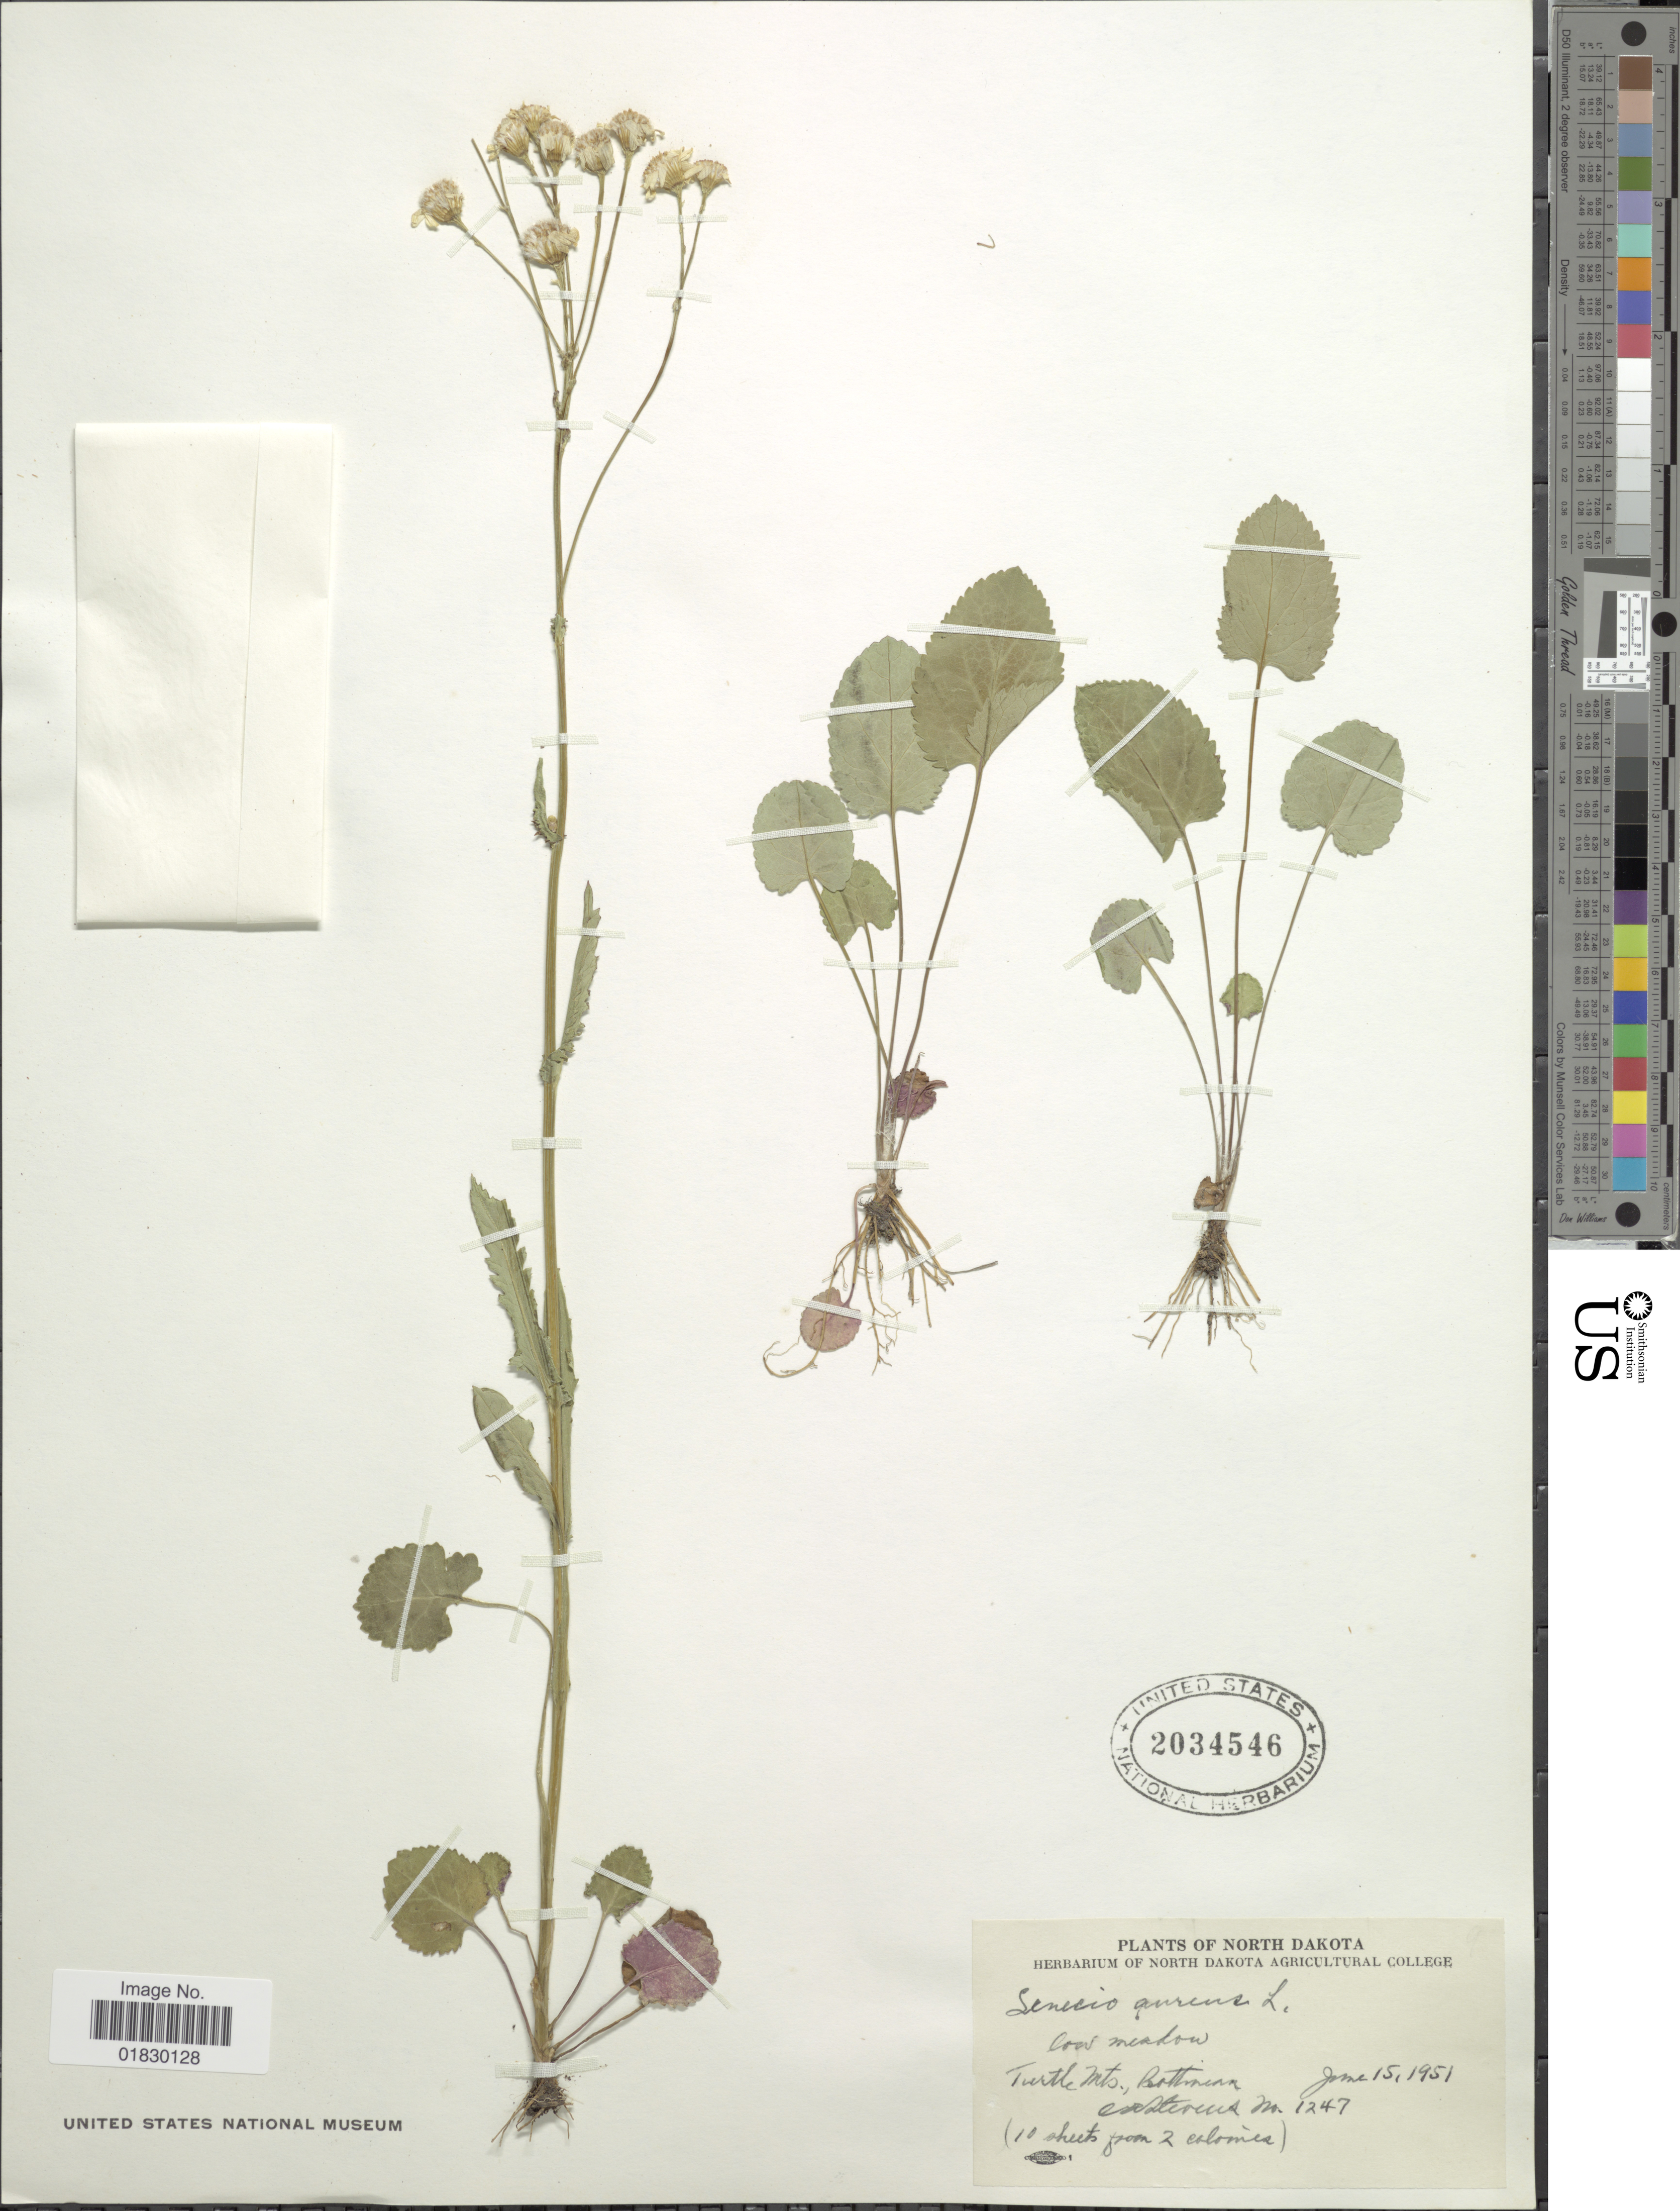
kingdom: Plantae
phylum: Tracheophyta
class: Magnoliopsida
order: Asterales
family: Asteraceae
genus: Packera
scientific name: Packera aurea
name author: (L.) Á. Löve & D. Löve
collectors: O. A. Stevens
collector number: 1247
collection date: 1951-06-15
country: United States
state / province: North Dakota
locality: Turtle Mts., Bottineau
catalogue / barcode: US 2034546